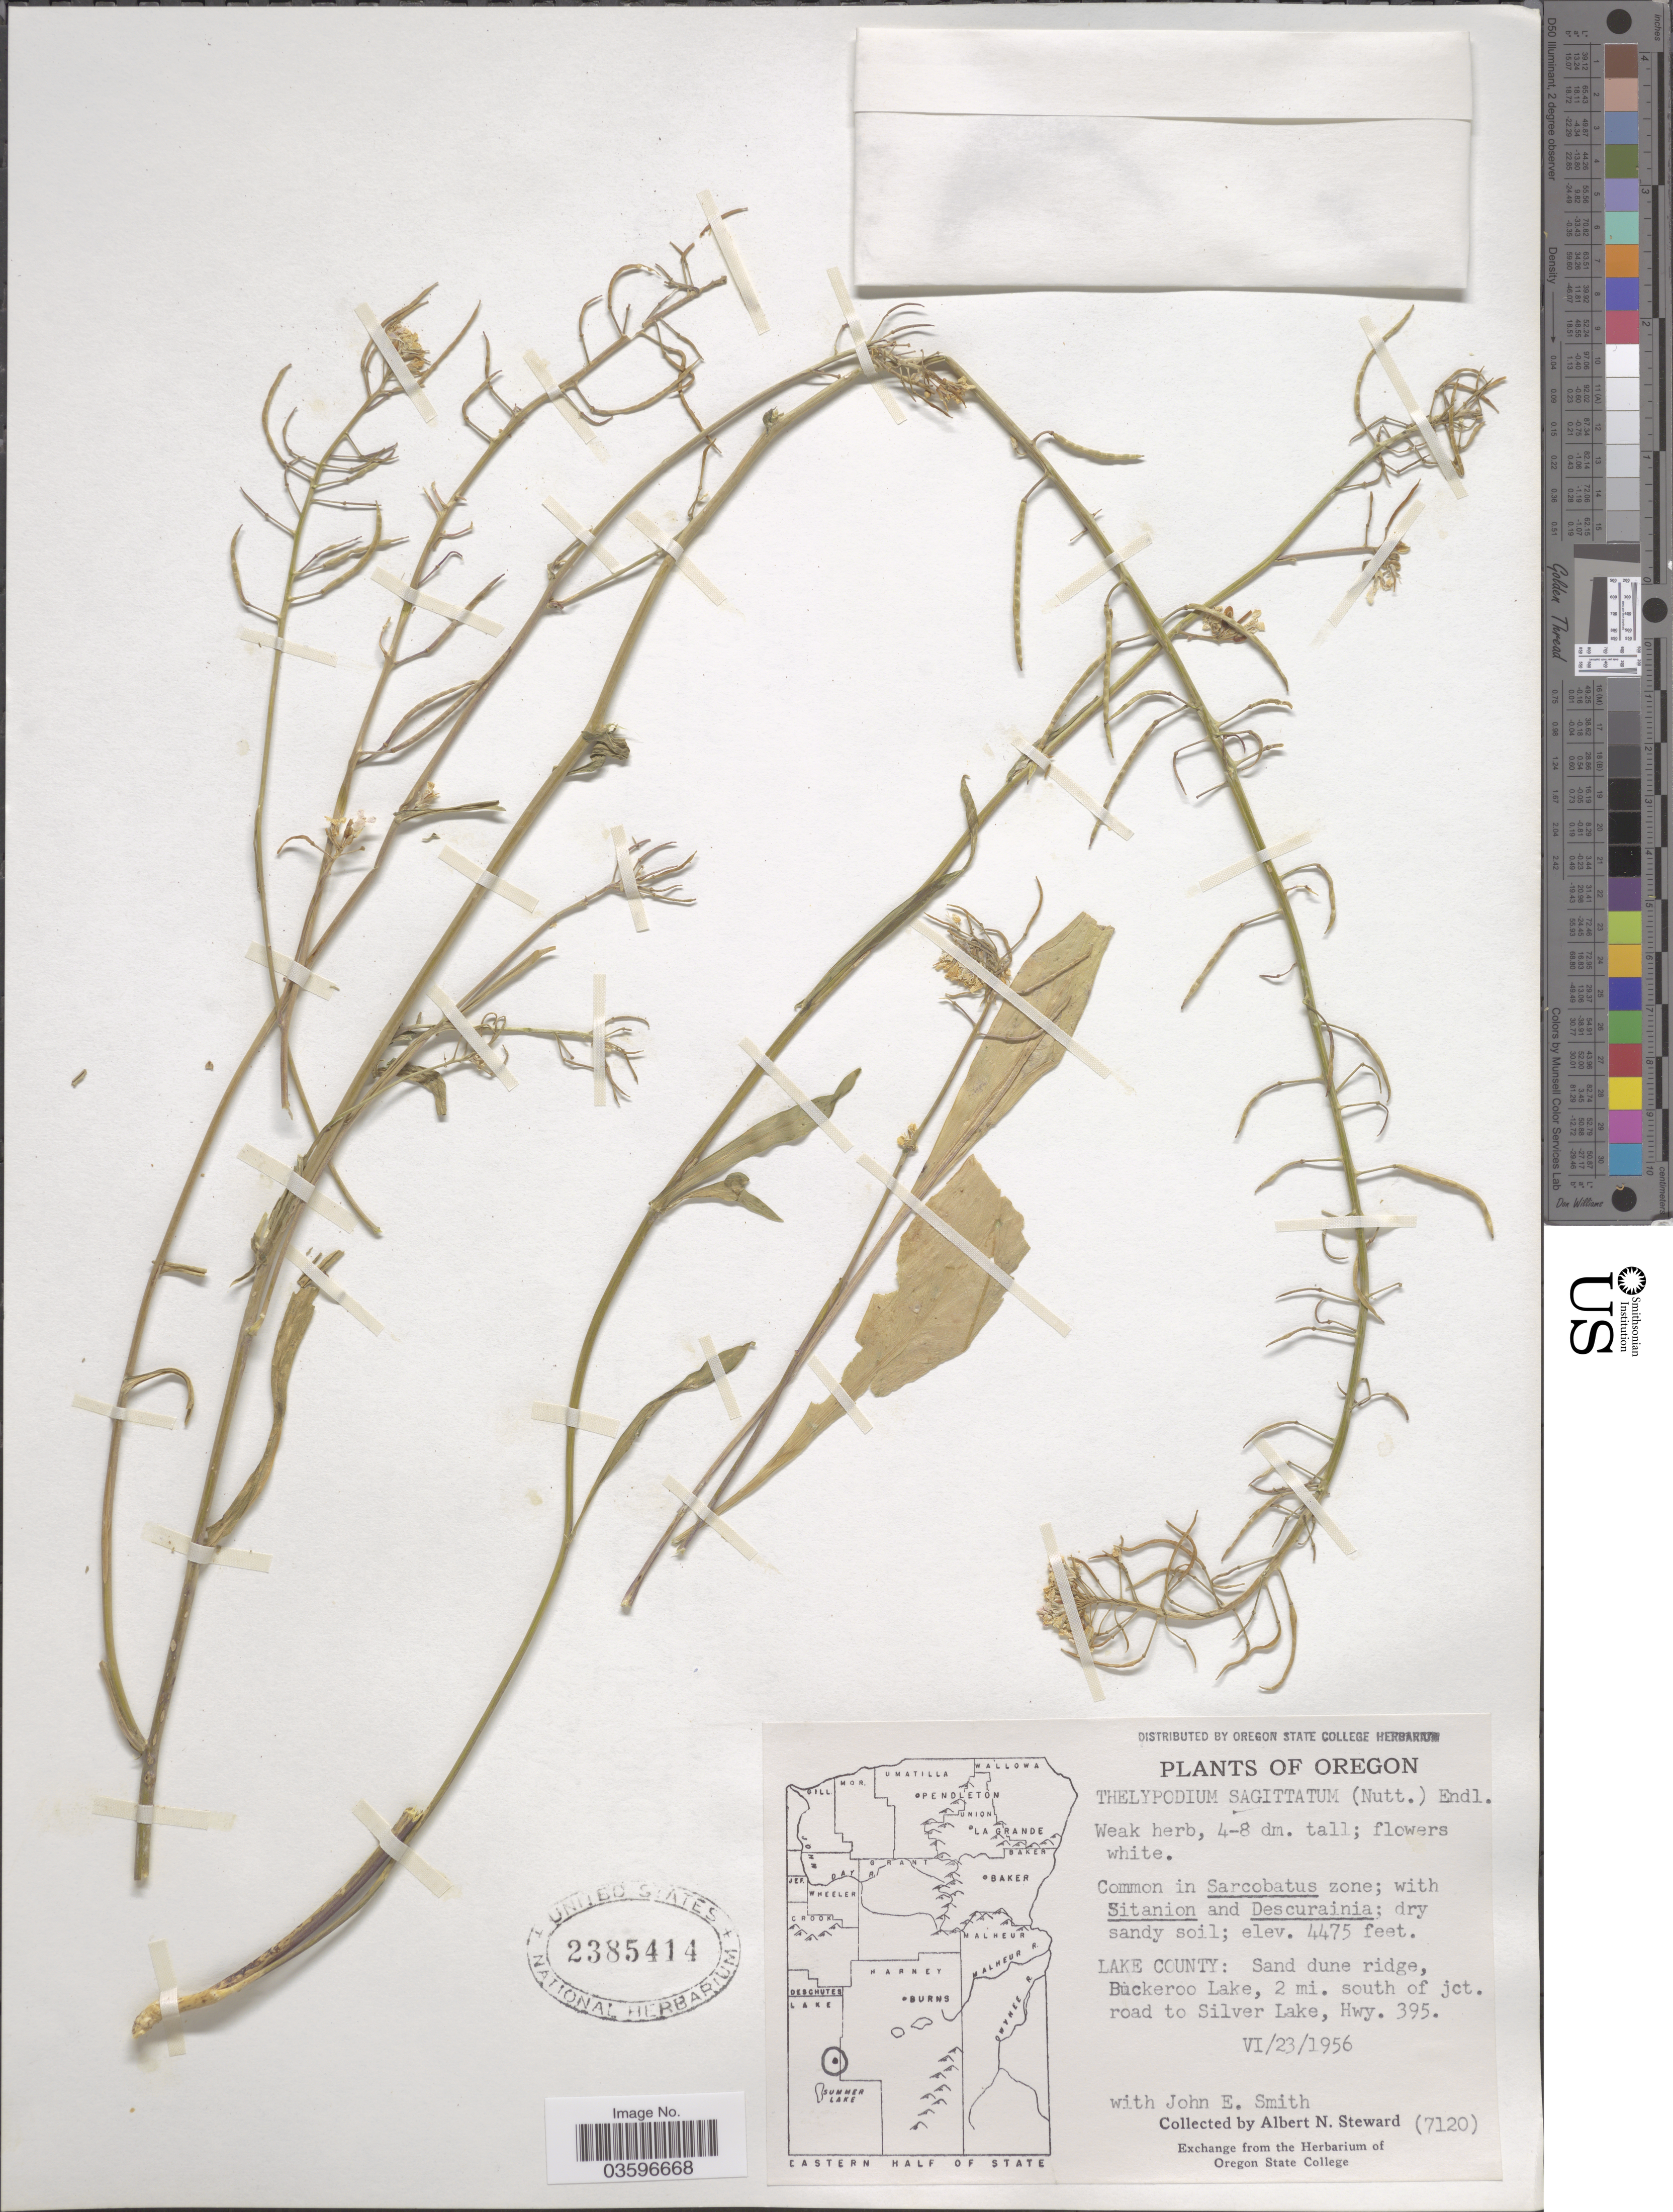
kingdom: Plantae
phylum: Tracheophyta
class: Magnoliopsida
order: Brassicales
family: Brassicaceae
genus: Thelypodium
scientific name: Thelypodium sagittatum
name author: (Nutt.) Endl.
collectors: A. N. Steward & J. Smith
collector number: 7120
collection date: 1956-06-23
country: United States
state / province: Oregon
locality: Lake County: Sand dune ridge, Buckeroo Lake, 2 mi. south of jct. road to Silver Lake, Hwy. 395.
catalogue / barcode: US 2385414